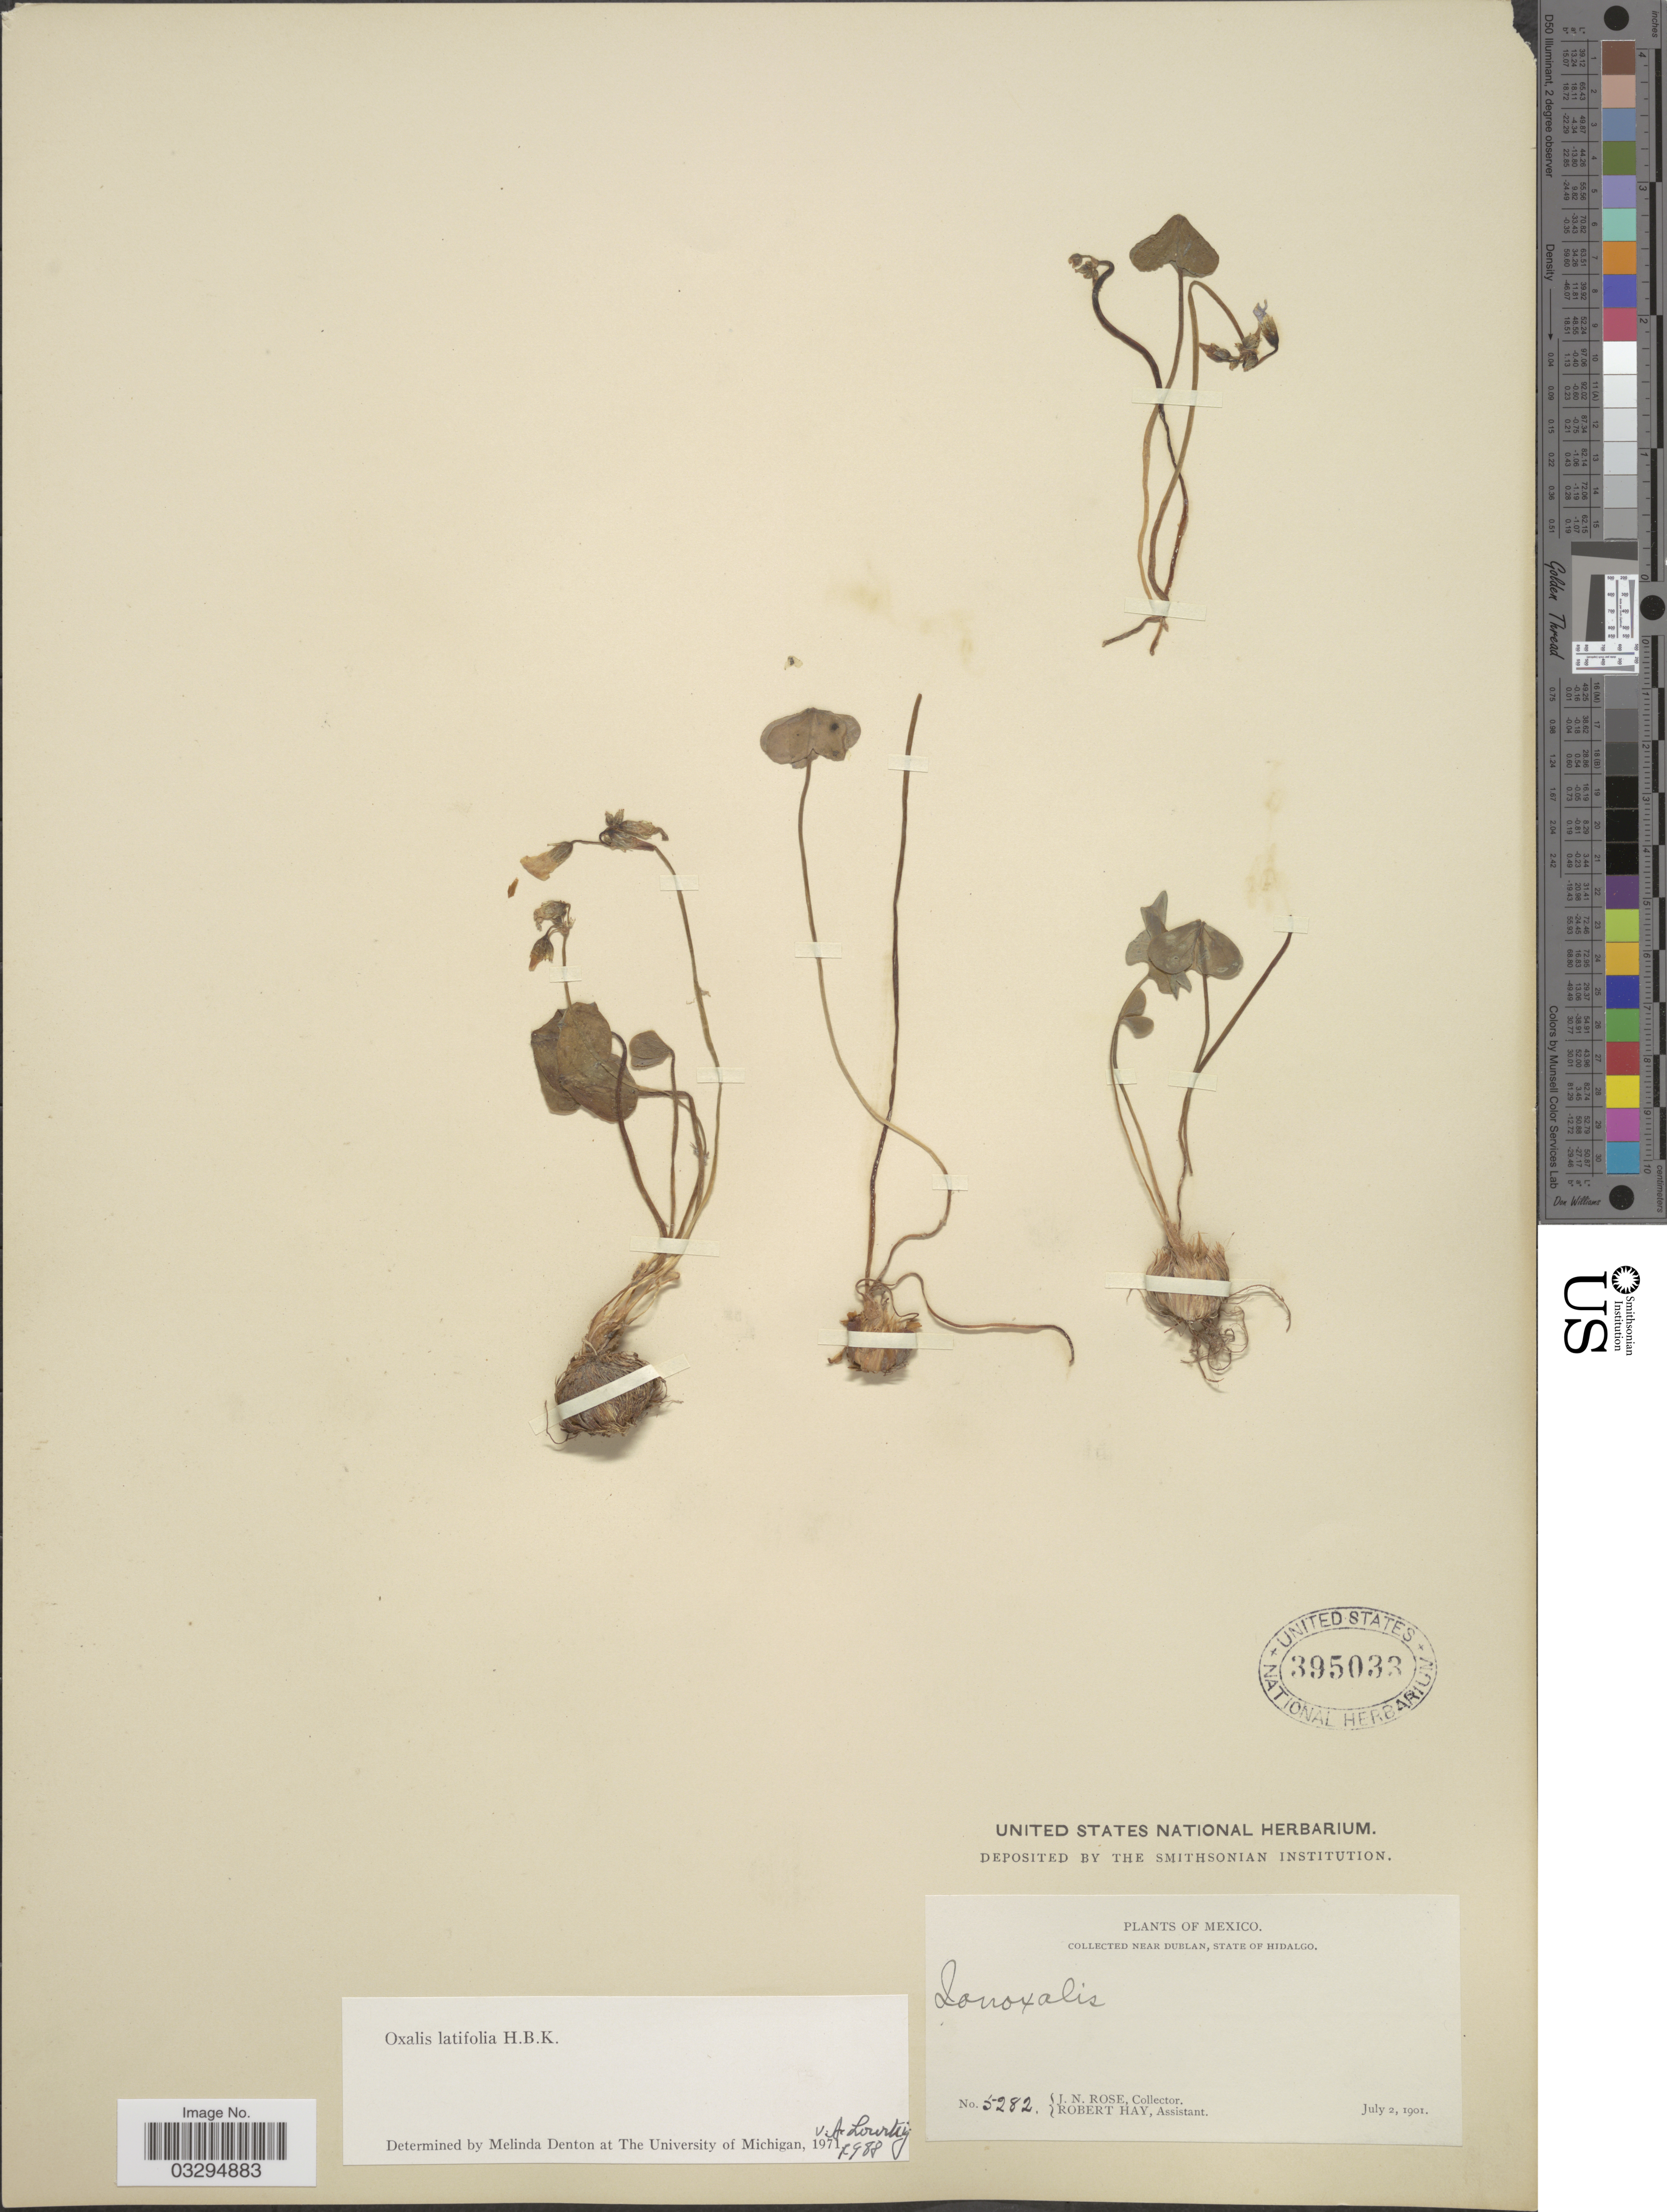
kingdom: Plantae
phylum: Tracheophyta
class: Magnoliopsida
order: Oxalidales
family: Oxalidaceae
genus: Oxalis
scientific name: Oxalis latifolia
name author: Kunth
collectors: J. N. Rose & R. Hay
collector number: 5282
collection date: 1901-07-02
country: Mexico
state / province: Hidalgo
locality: Near Dublan.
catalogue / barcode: US 395033